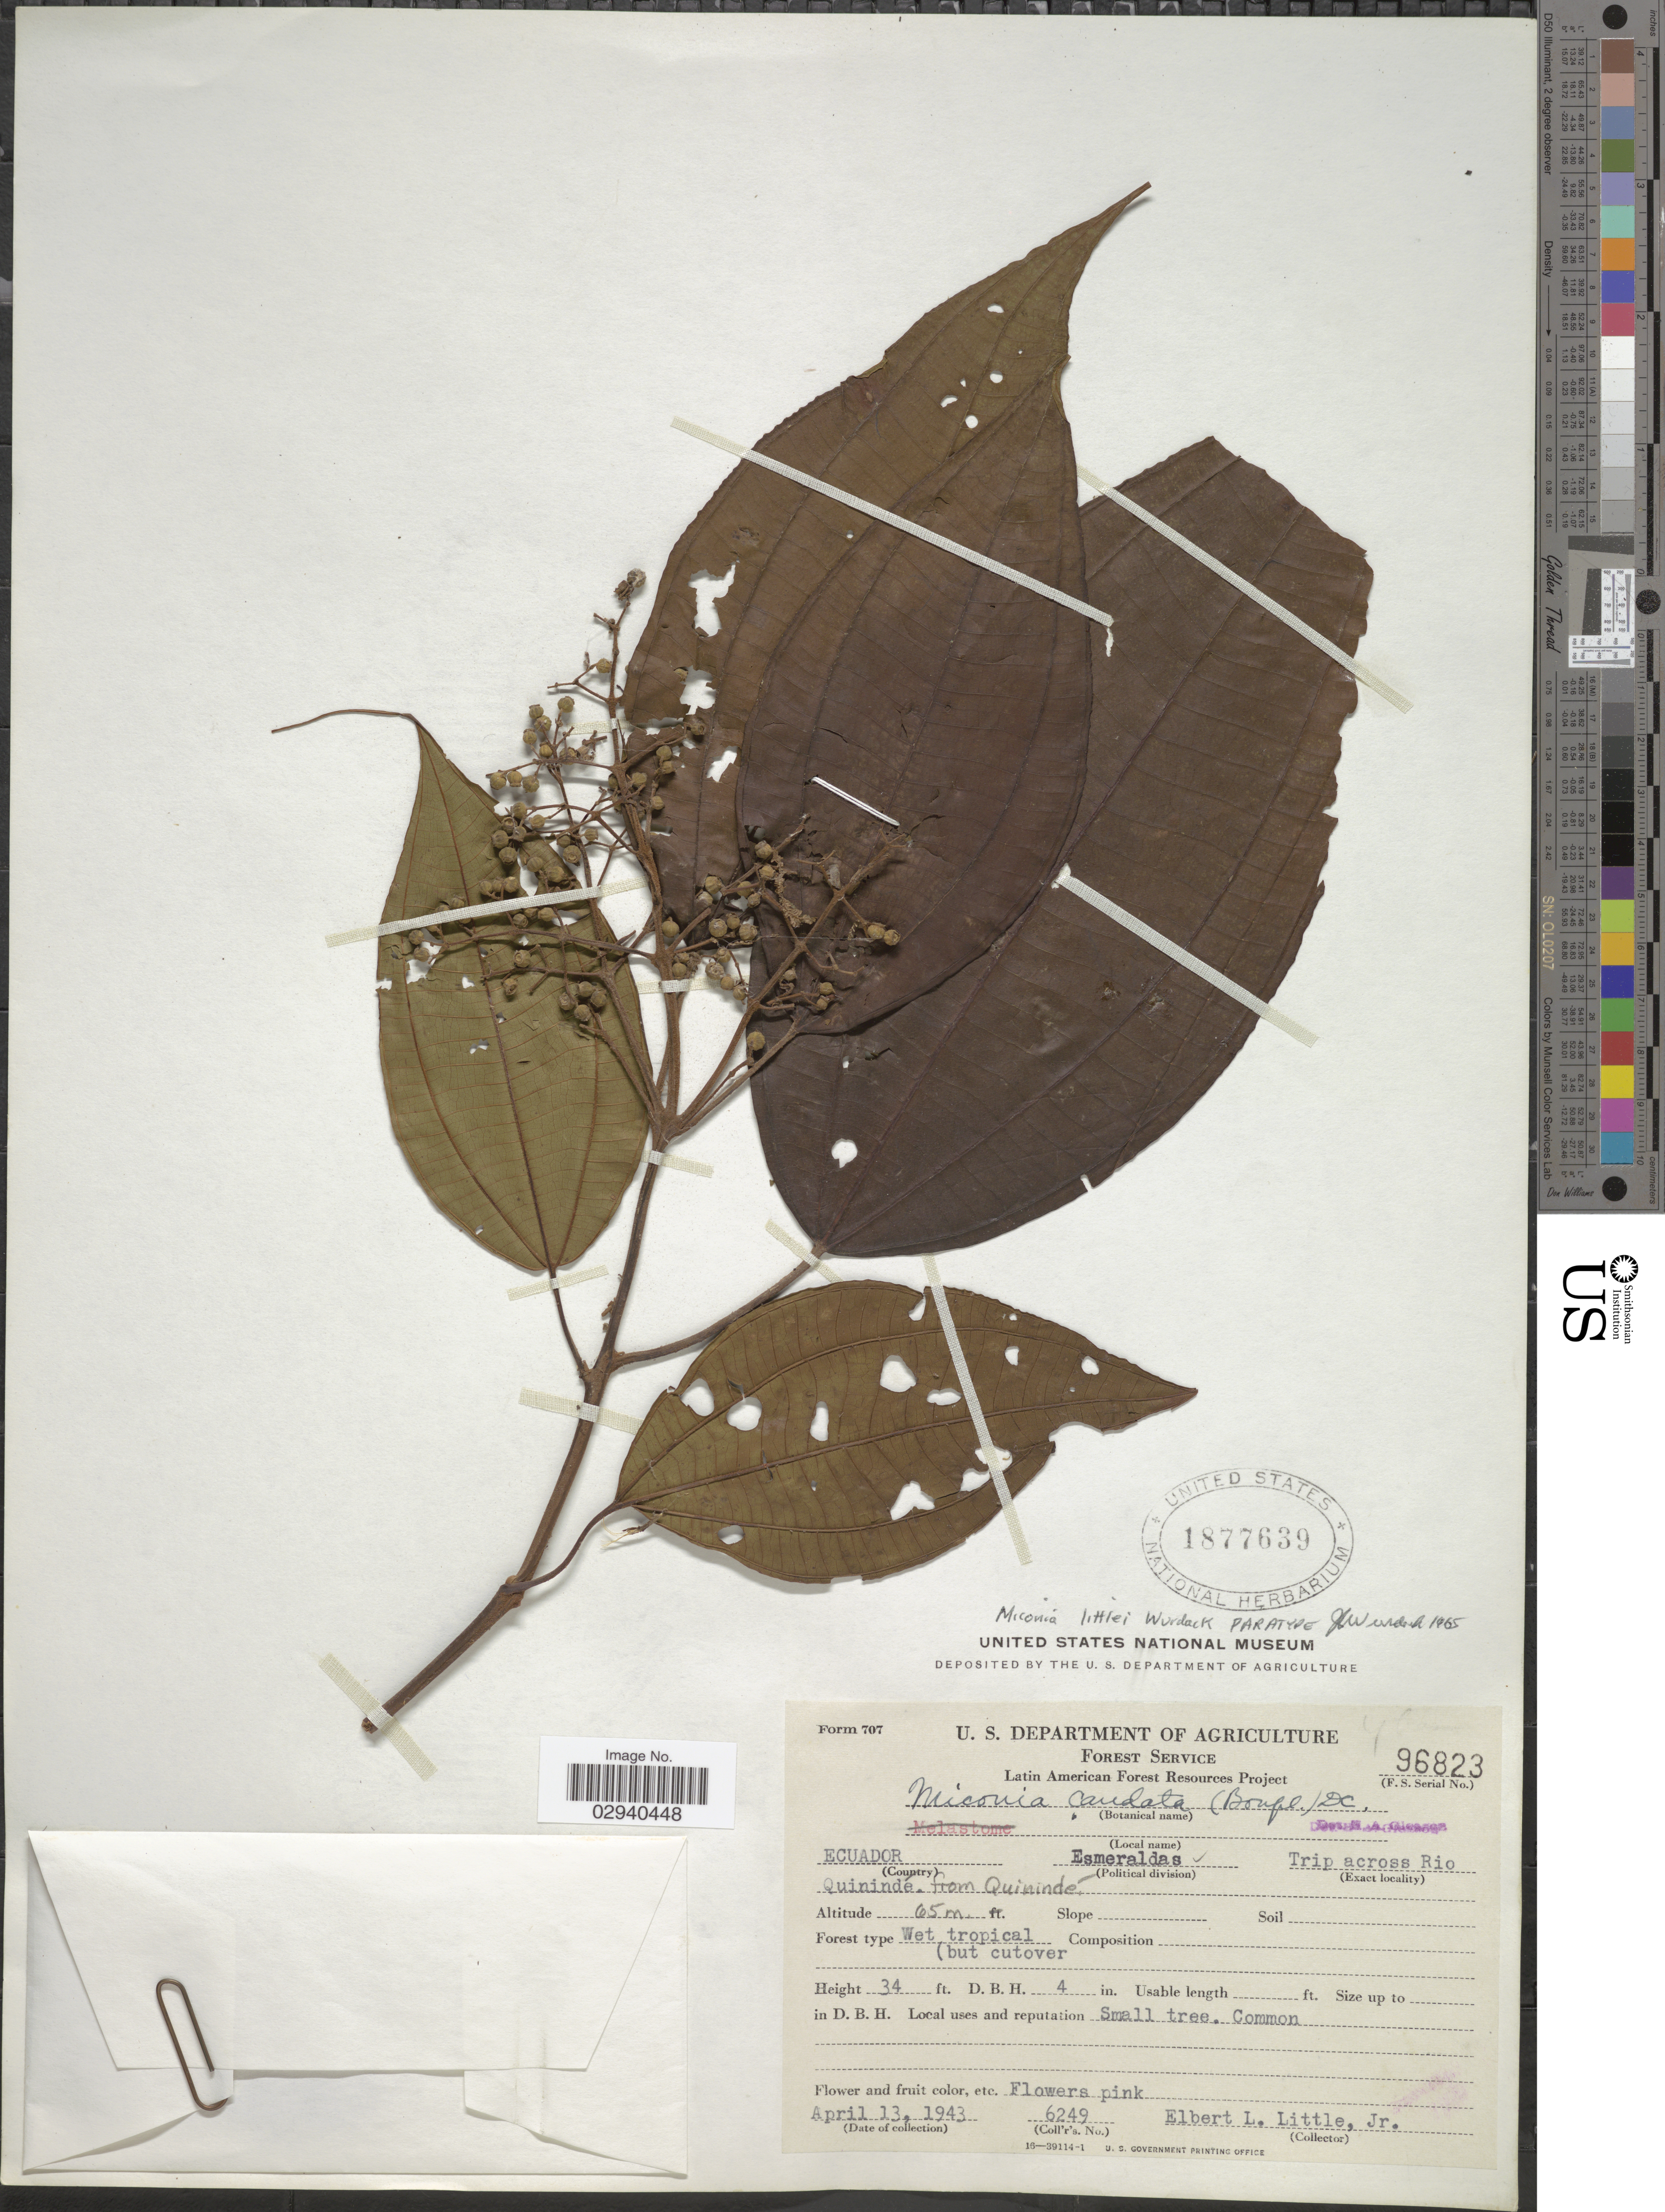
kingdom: Plantae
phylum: Tracheophyta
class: Magnoliopsida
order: Myrtales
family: Melastomataceae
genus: Miconia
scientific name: Miconia littlei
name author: Wurdack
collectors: E. L. Little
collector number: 6249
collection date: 1943-04-13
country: Ecuador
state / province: Esmeraldas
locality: Trip across Rio. Quininde.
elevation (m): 65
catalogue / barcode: US 1877639